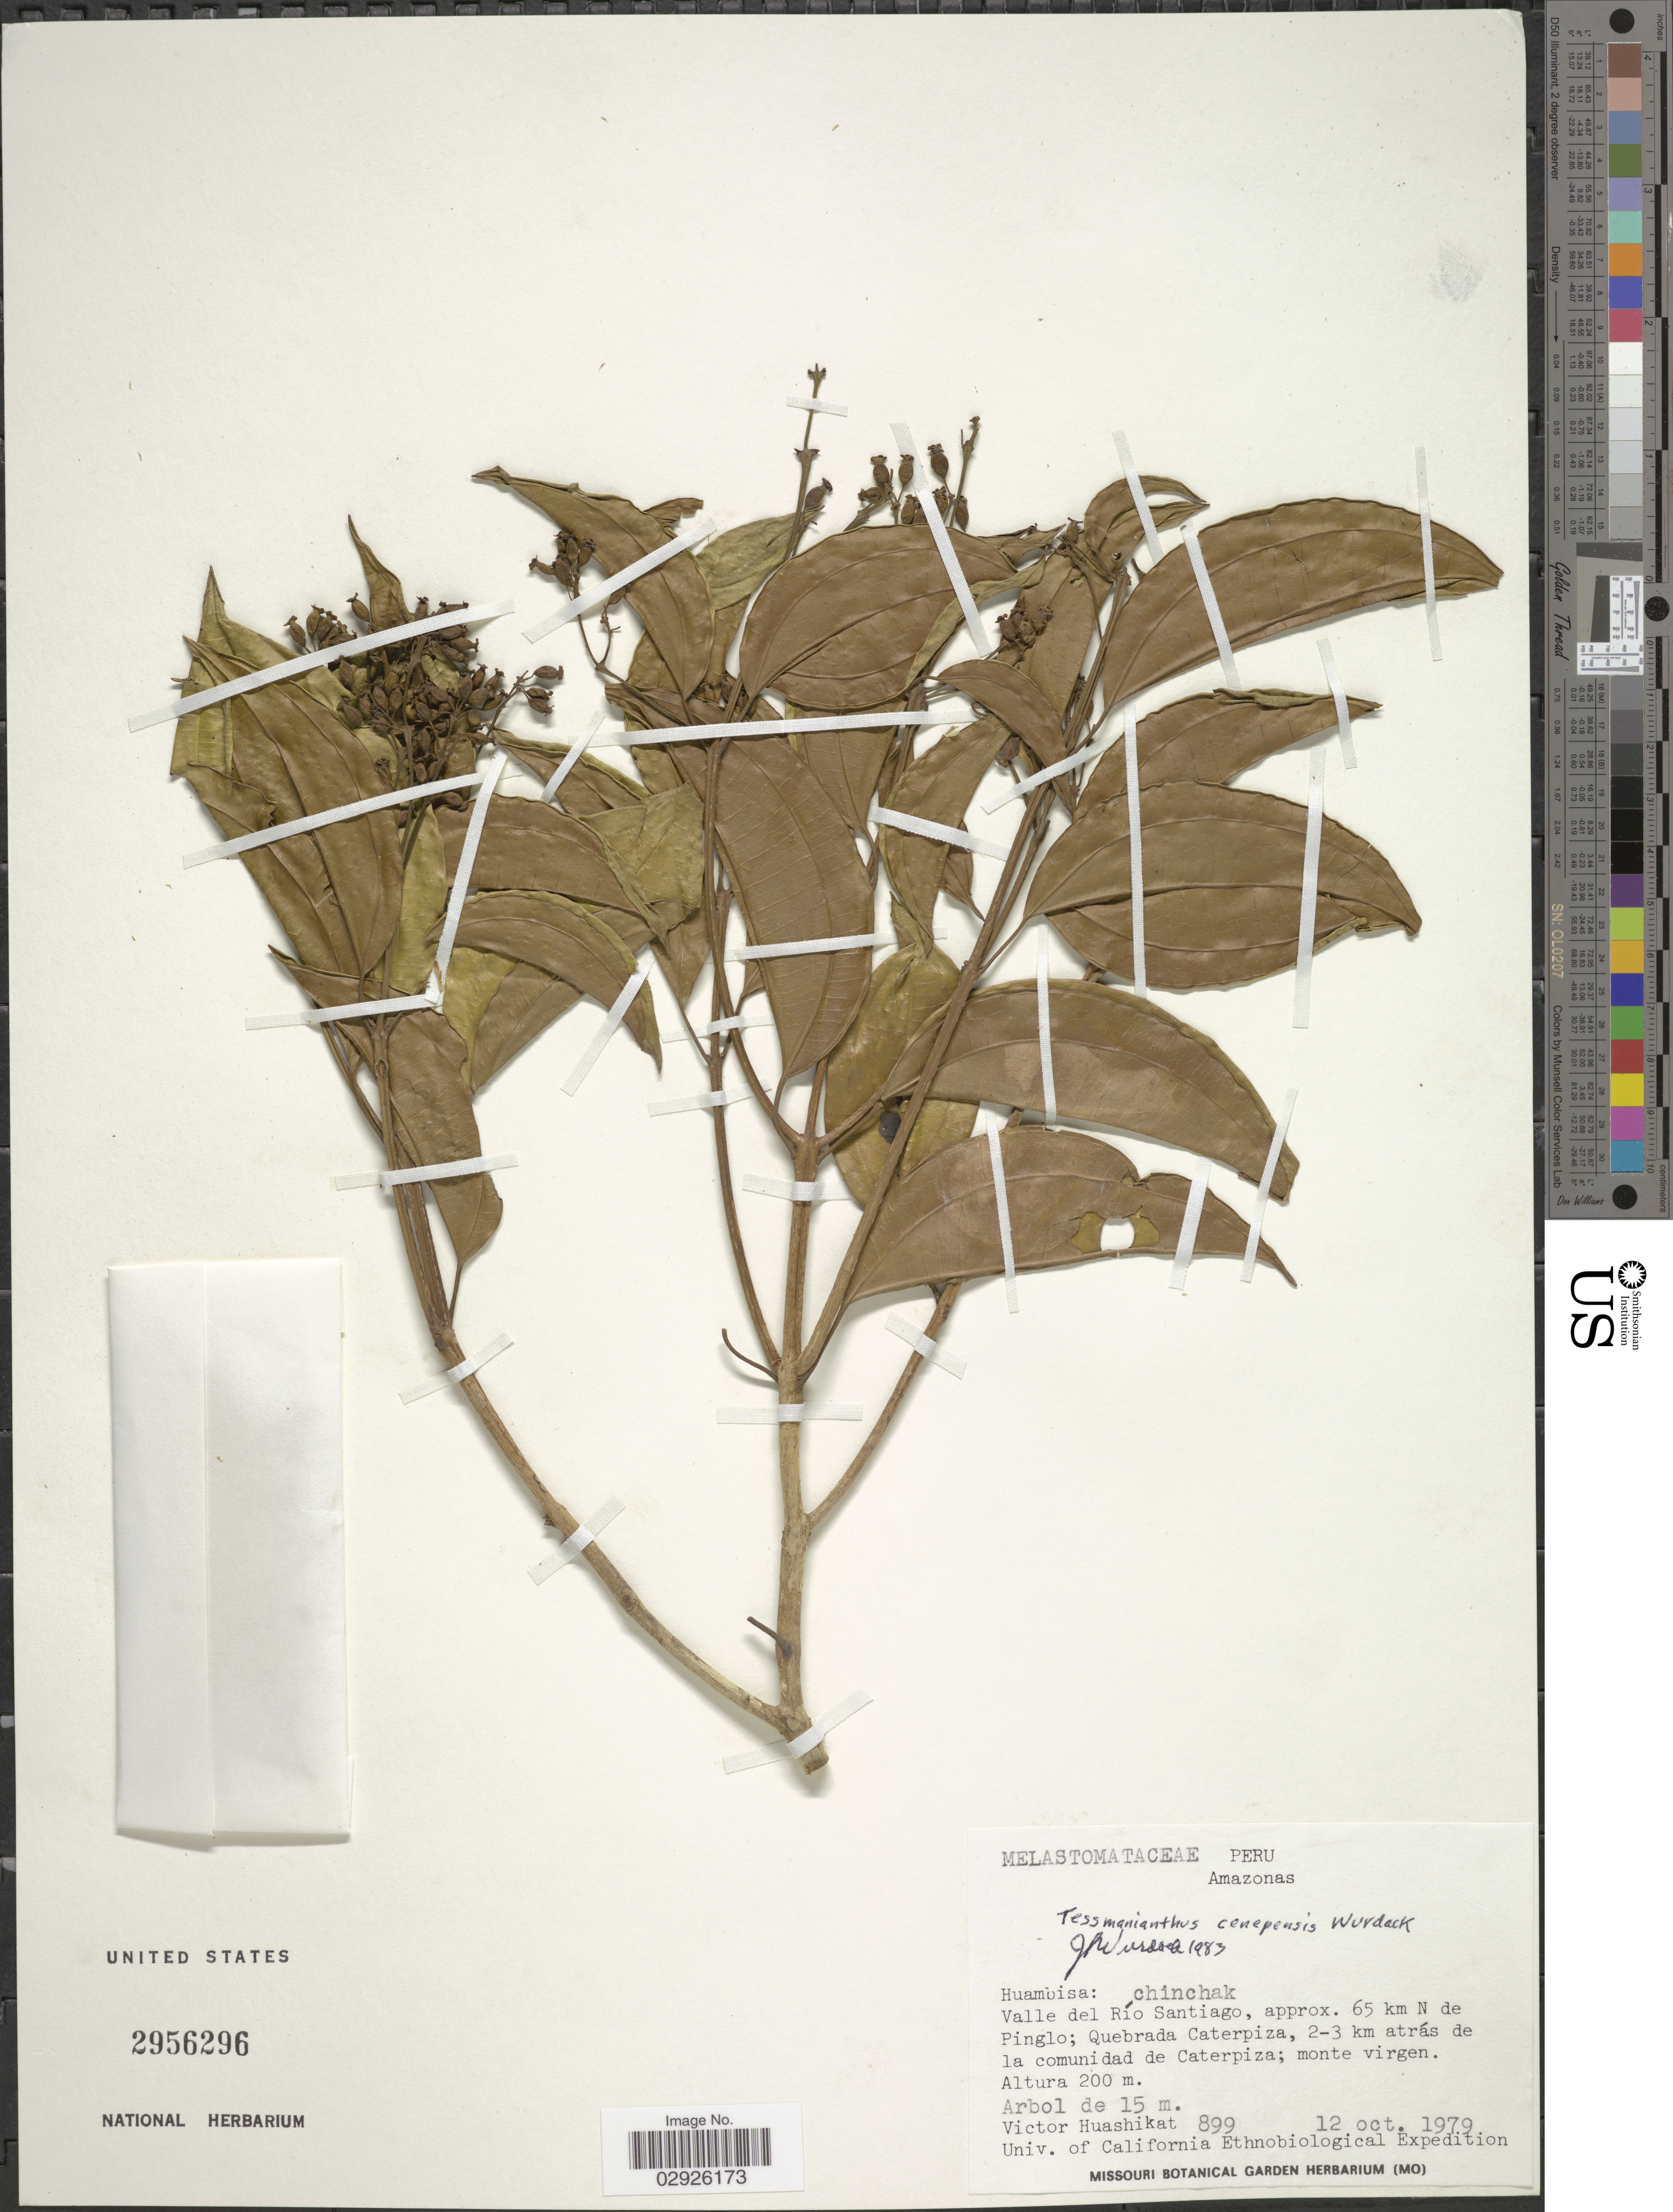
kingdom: Plantae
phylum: Tracheophyta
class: Magnoliopsida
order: Myrtales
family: Melastomataceae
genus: Tessmannianthus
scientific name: Tessmannianthus cenepensis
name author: Wurdack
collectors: V. Huashikat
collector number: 899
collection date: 1979-10-12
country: Peru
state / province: Amazonas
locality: Valle del Río Santiago, approx. 65 km N de Pinglo; Quebrada Caterpiza, 2-3 km atrás de la comunidad de Caterpiza.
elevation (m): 200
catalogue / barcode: US 2956296